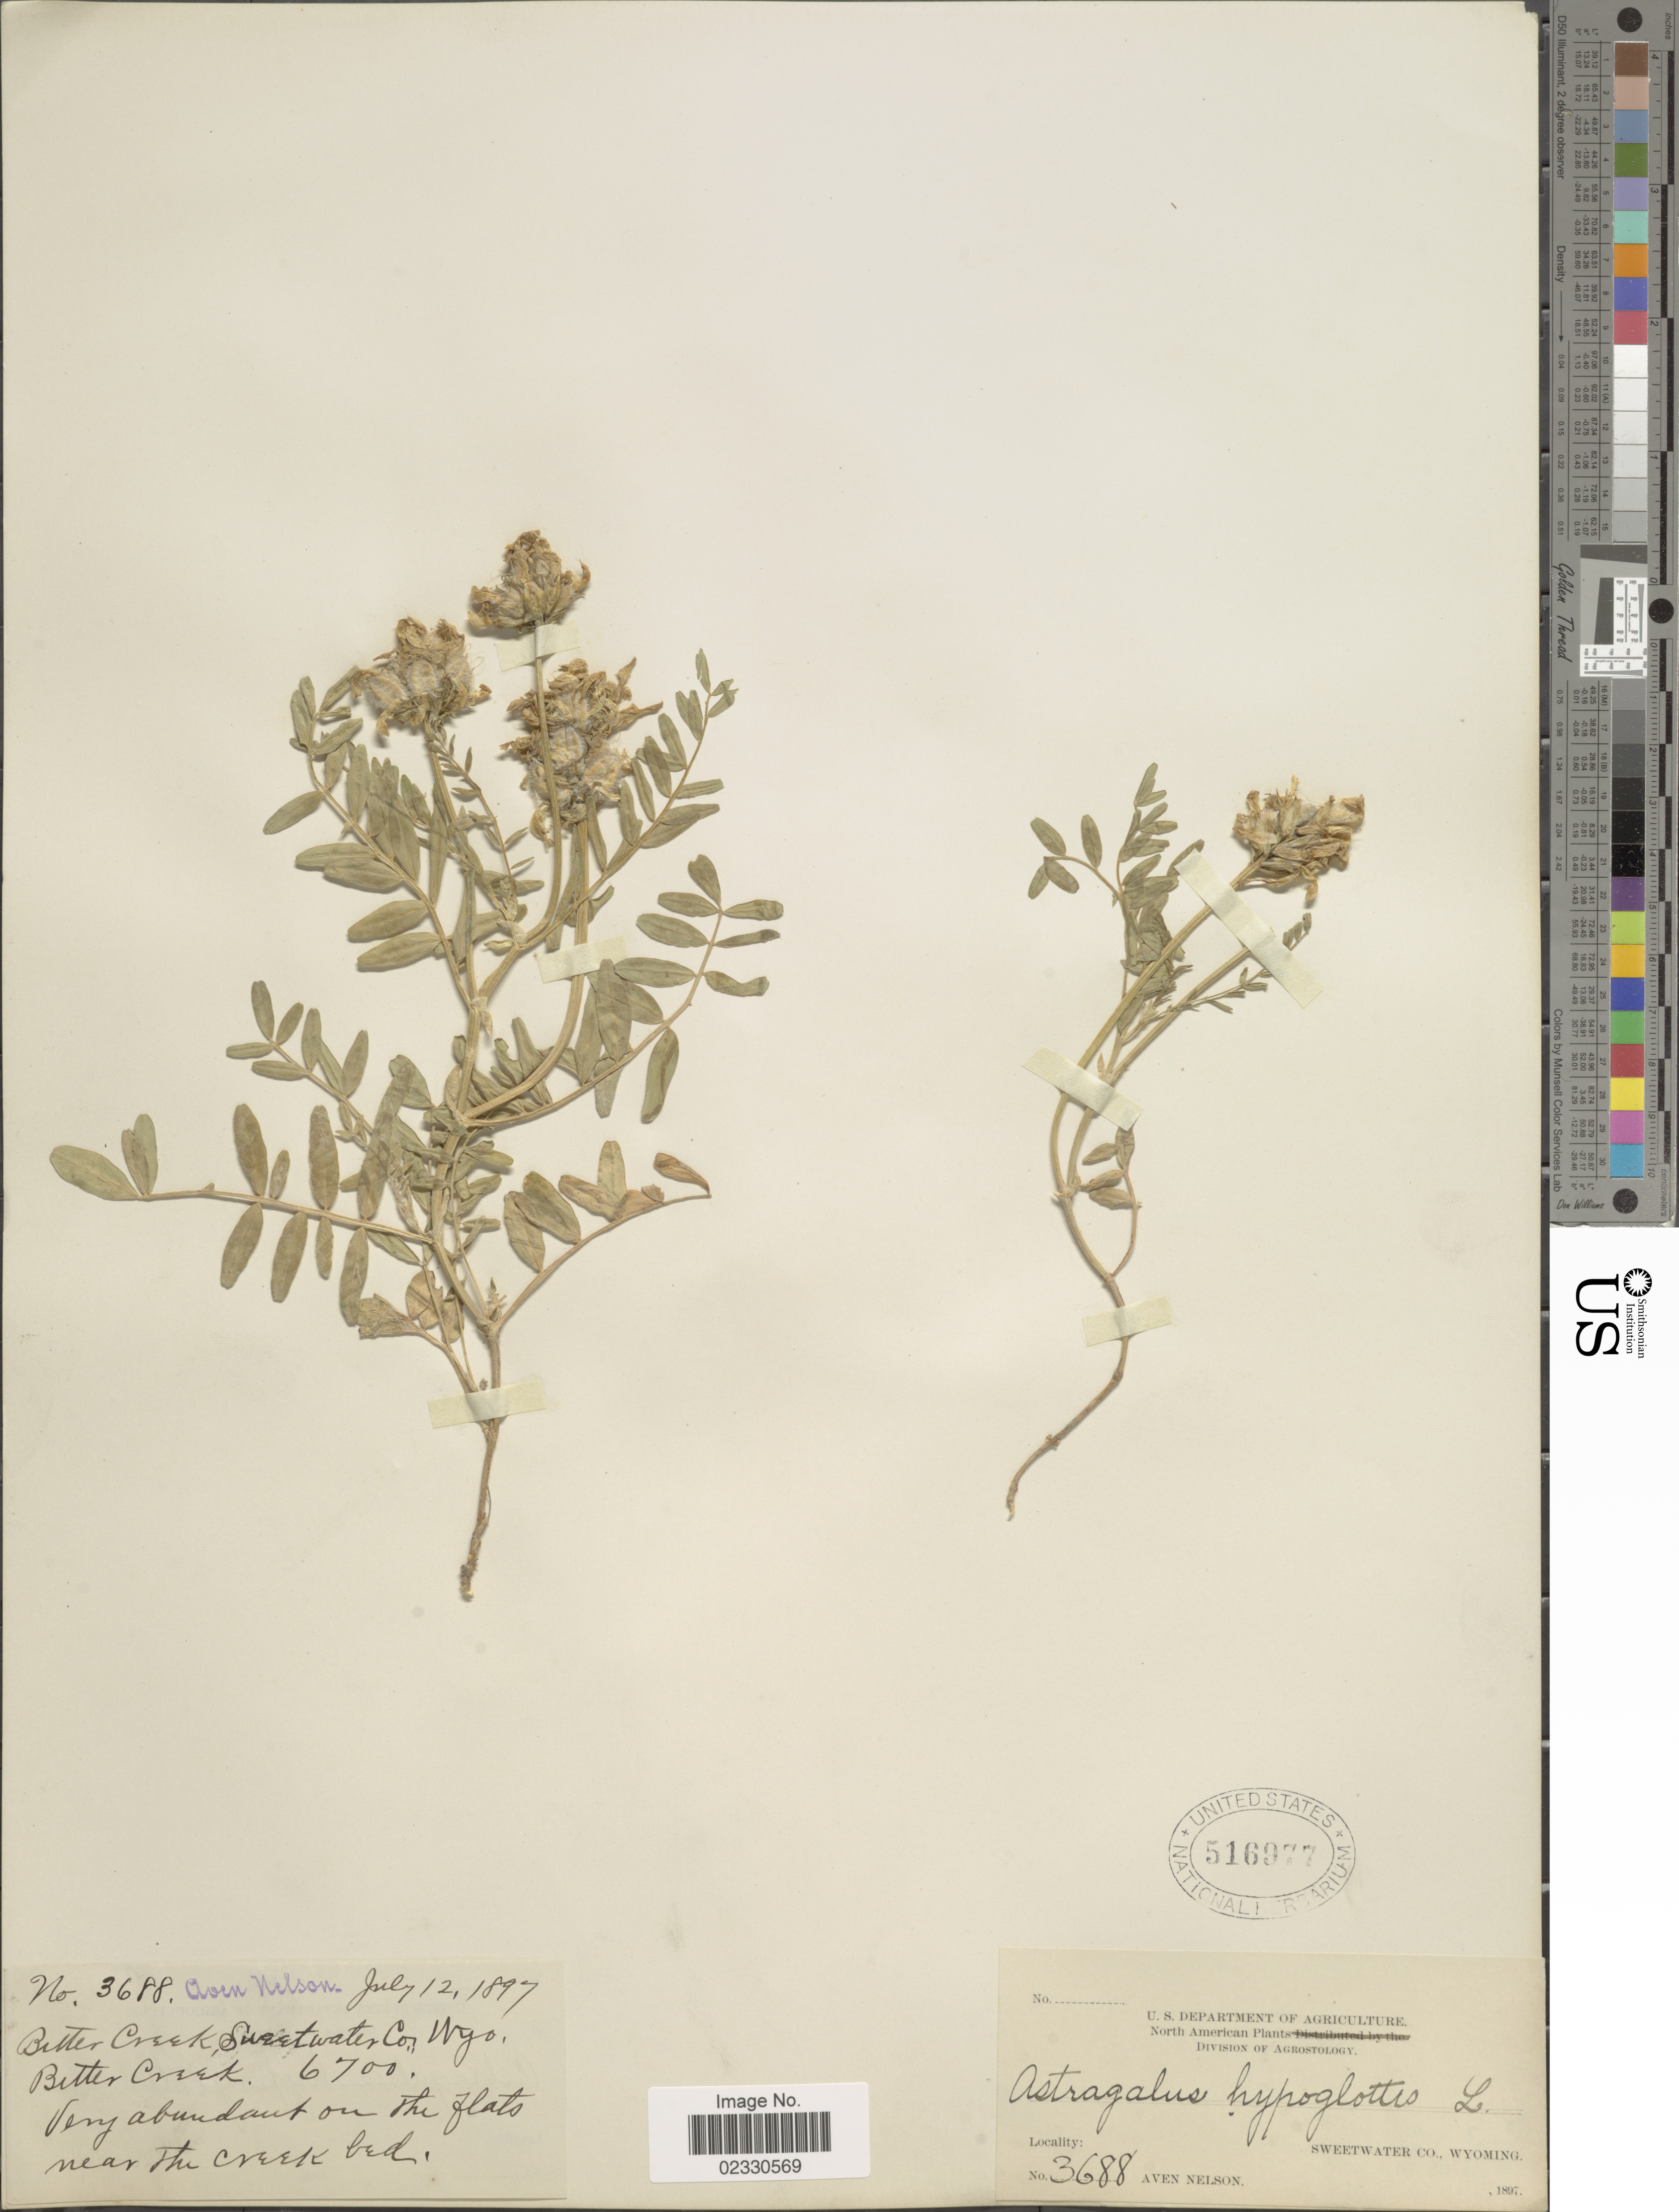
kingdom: Plantae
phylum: Tracheophyta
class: Magnoliopsida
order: Fabales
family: Fabaceae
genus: Astragalus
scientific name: Astragalus dasyglottis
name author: DC.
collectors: A. Nelson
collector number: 3688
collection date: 1897-07-12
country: United States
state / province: Wyoming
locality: Sweetwater Co., Wyoming, Bitter Creek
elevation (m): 2042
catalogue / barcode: US 516977